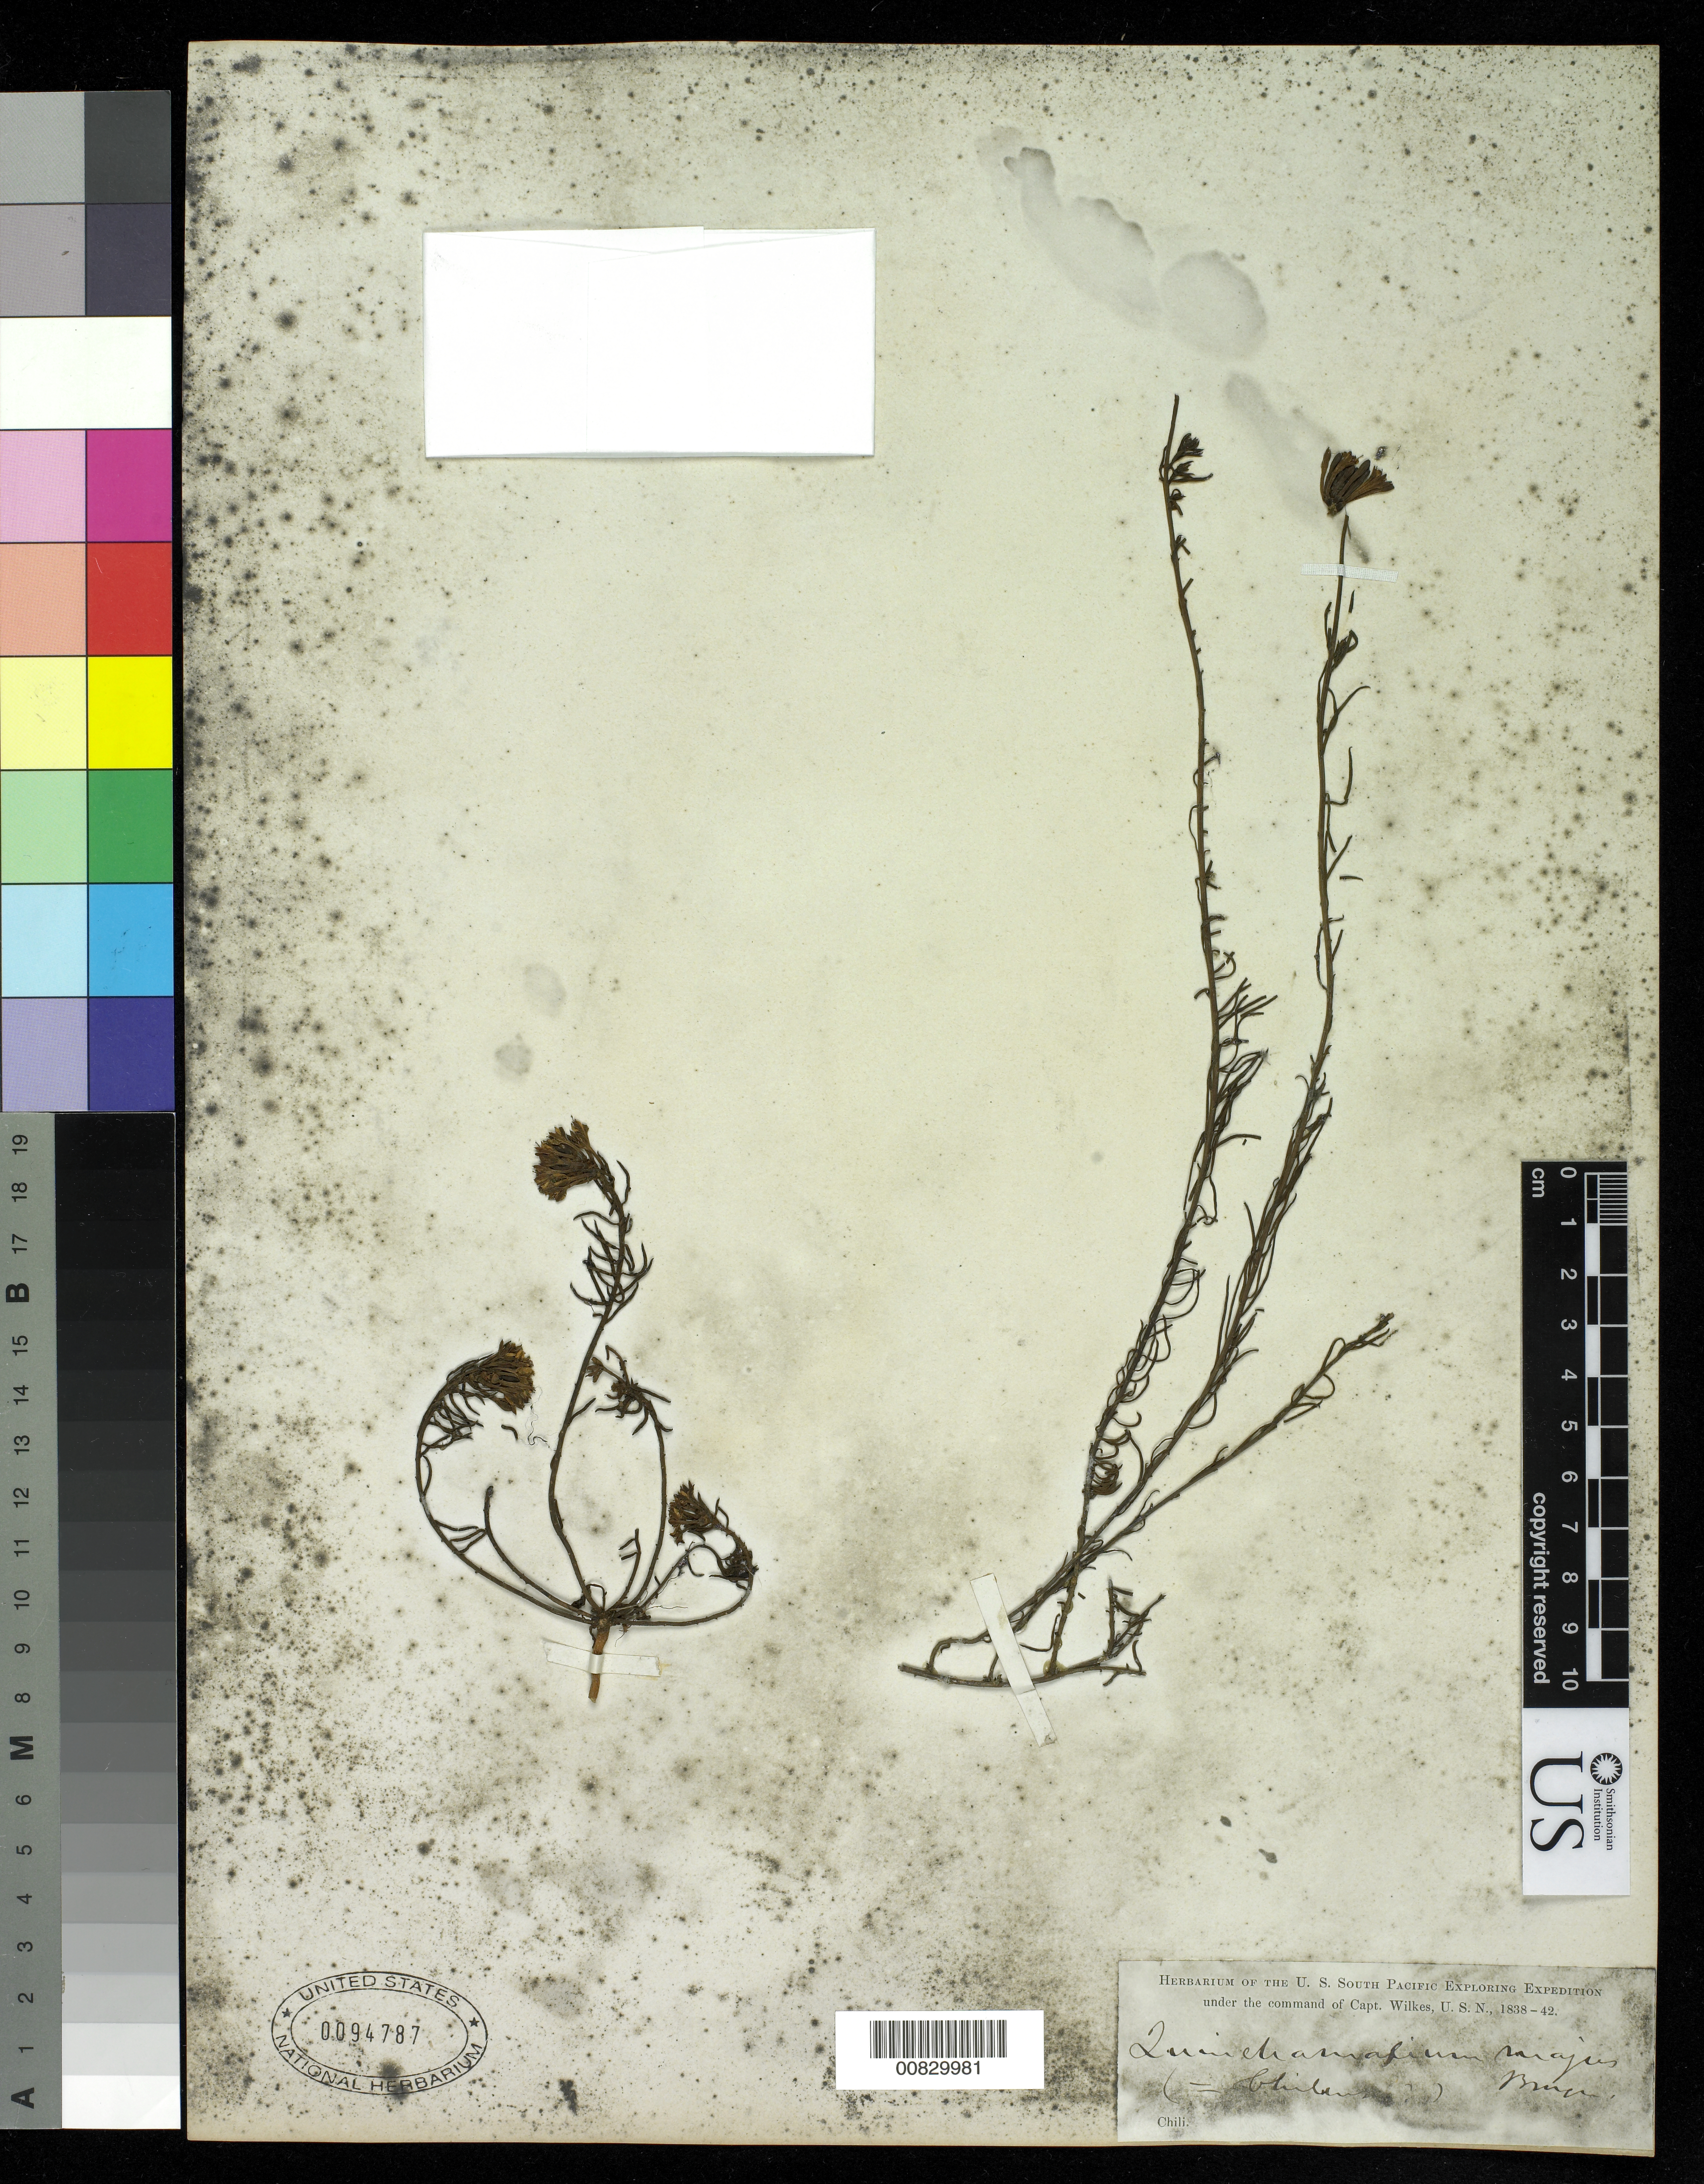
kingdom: Plantae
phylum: Tracheophyta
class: Magnoliopsida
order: Santalales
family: Schoepfiaceae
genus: Quinchamalium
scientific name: Quinchamalium majus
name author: Brongn.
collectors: Wilkes Explor. Exped.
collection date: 1838/1842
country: Chile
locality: Chili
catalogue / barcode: US 94787